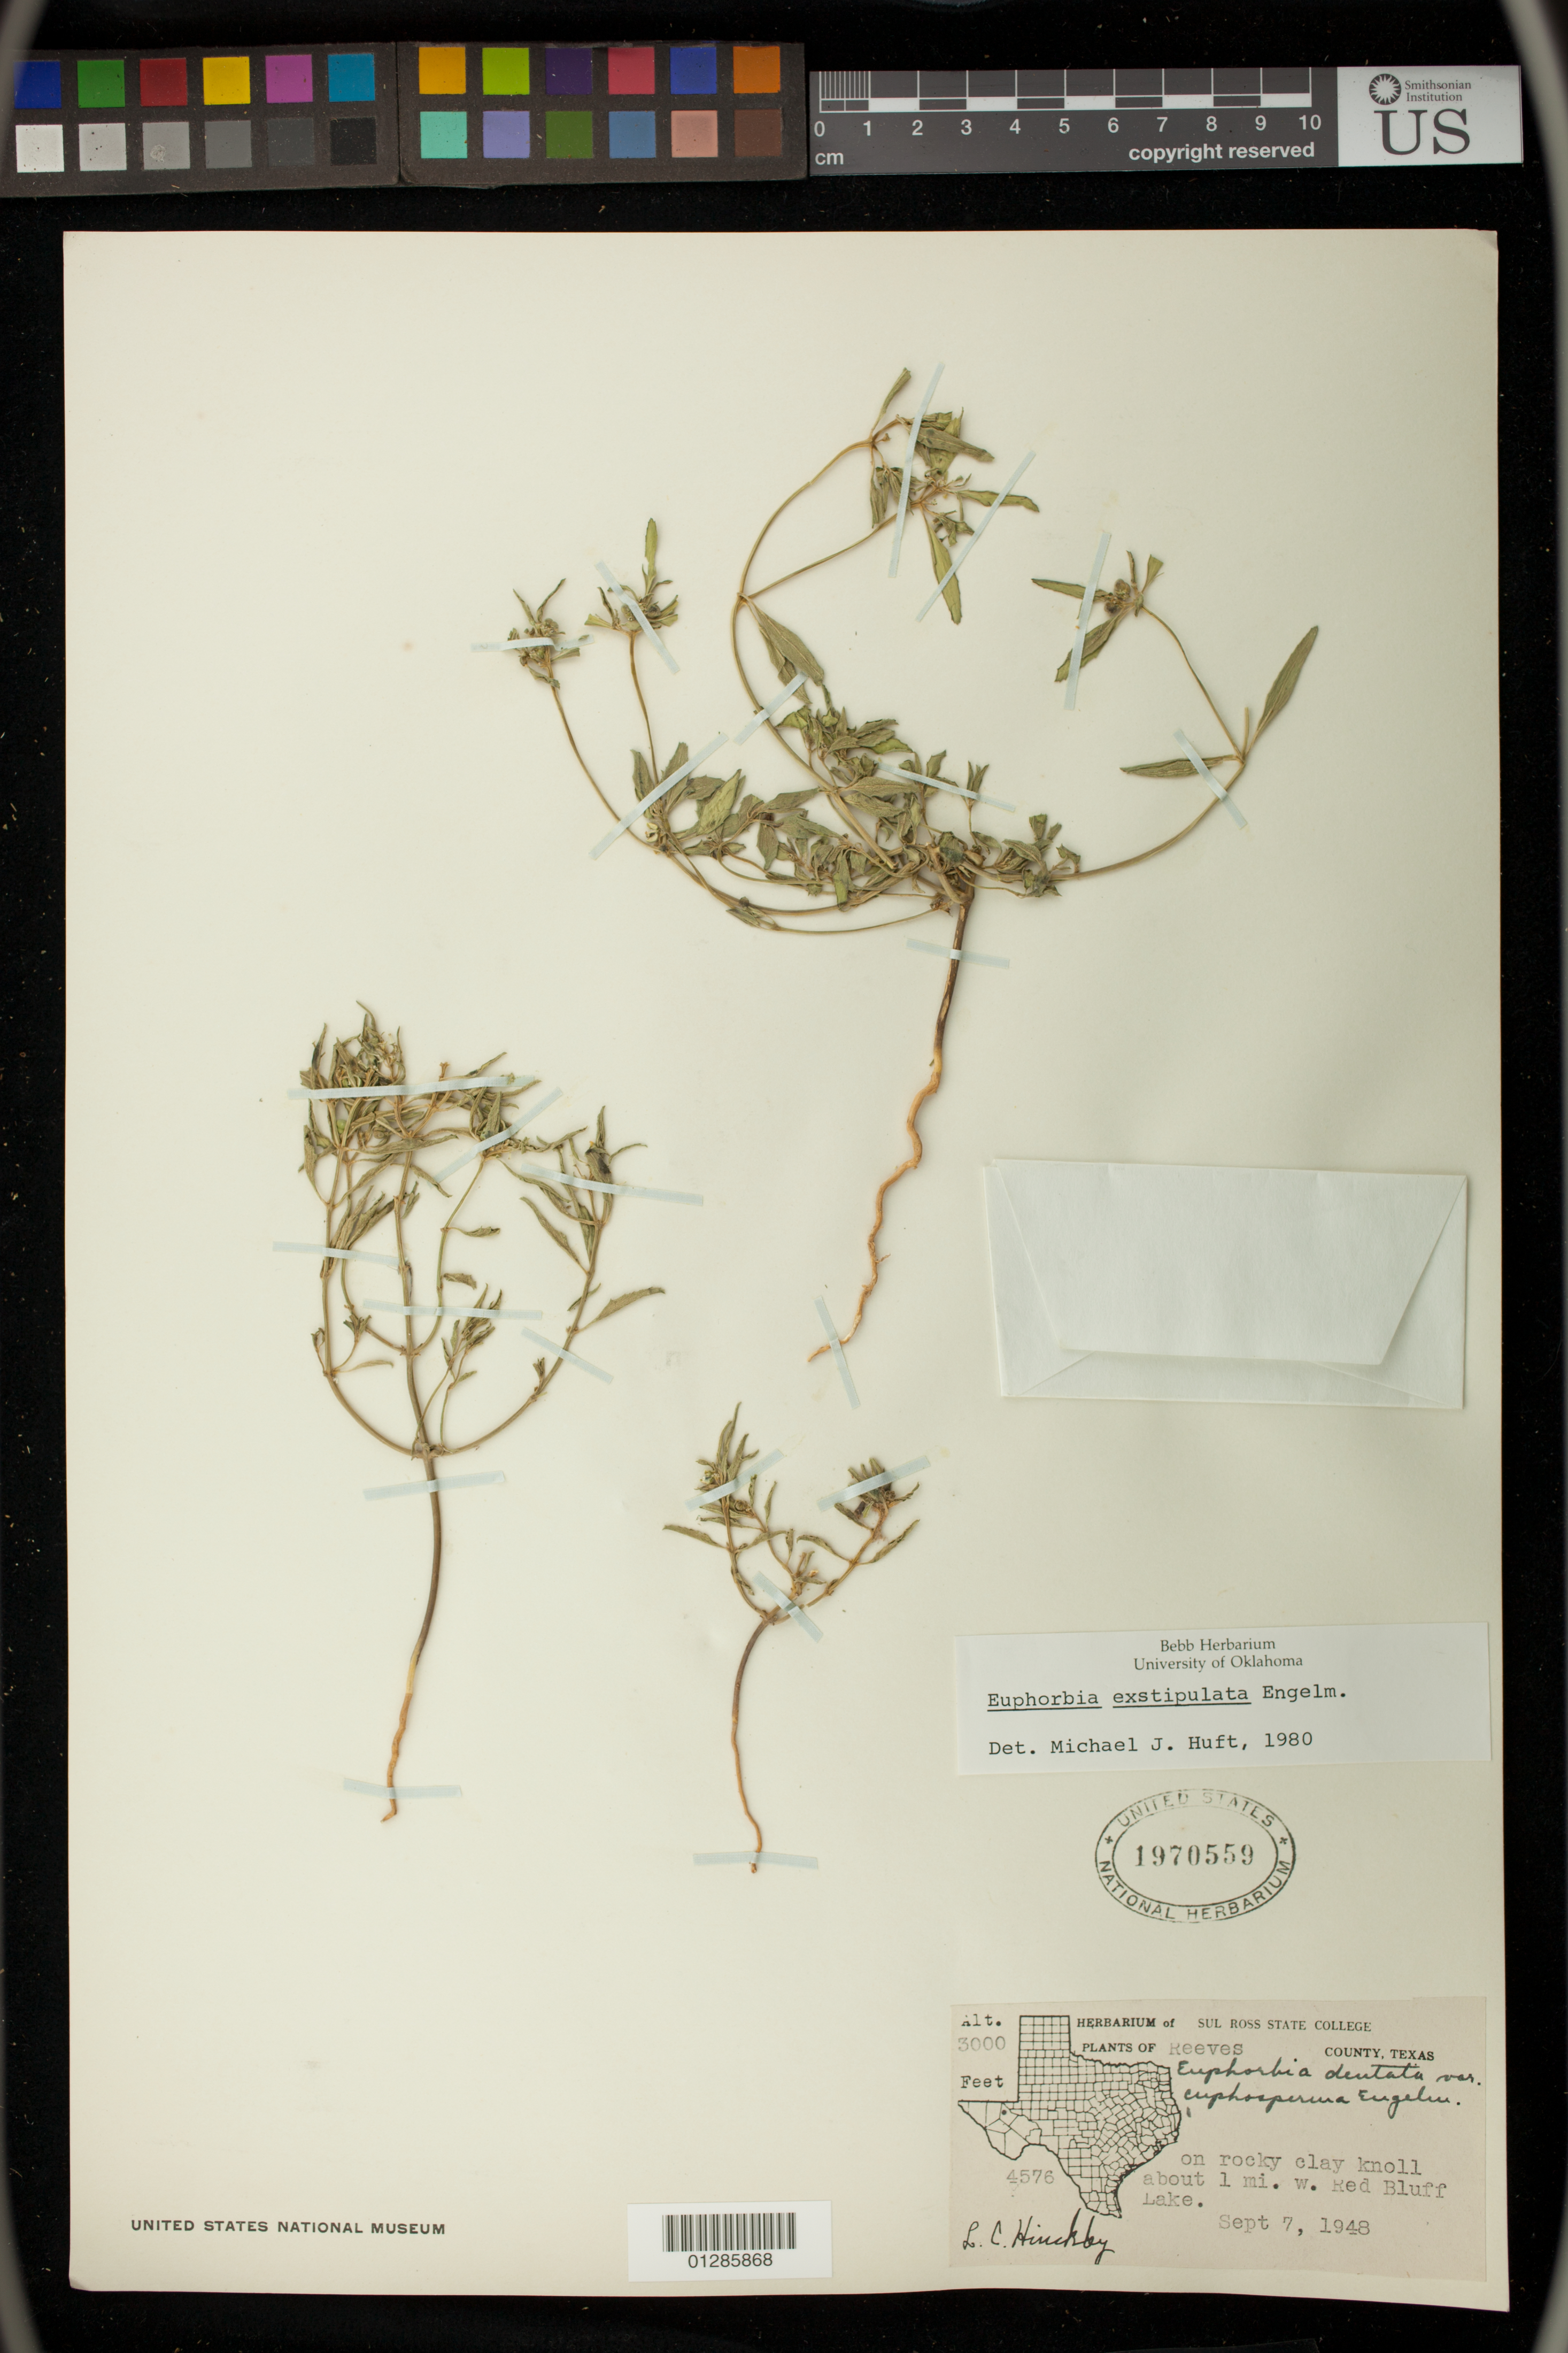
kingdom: Plantae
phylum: Tracheophyta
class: Magnoliopsida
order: Malpighiales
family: Euphorbiaceae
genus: Euphorbia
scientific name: Euphorbia exstipulata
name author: Engelm. in Emory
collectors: L. Hinckley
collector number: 4576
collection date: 1948-09-07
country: United States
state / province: Texas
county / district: Reeves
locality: Rocky clay knoll about 1 mi. w. Red Bluff Lake.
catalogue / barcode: US 1970559